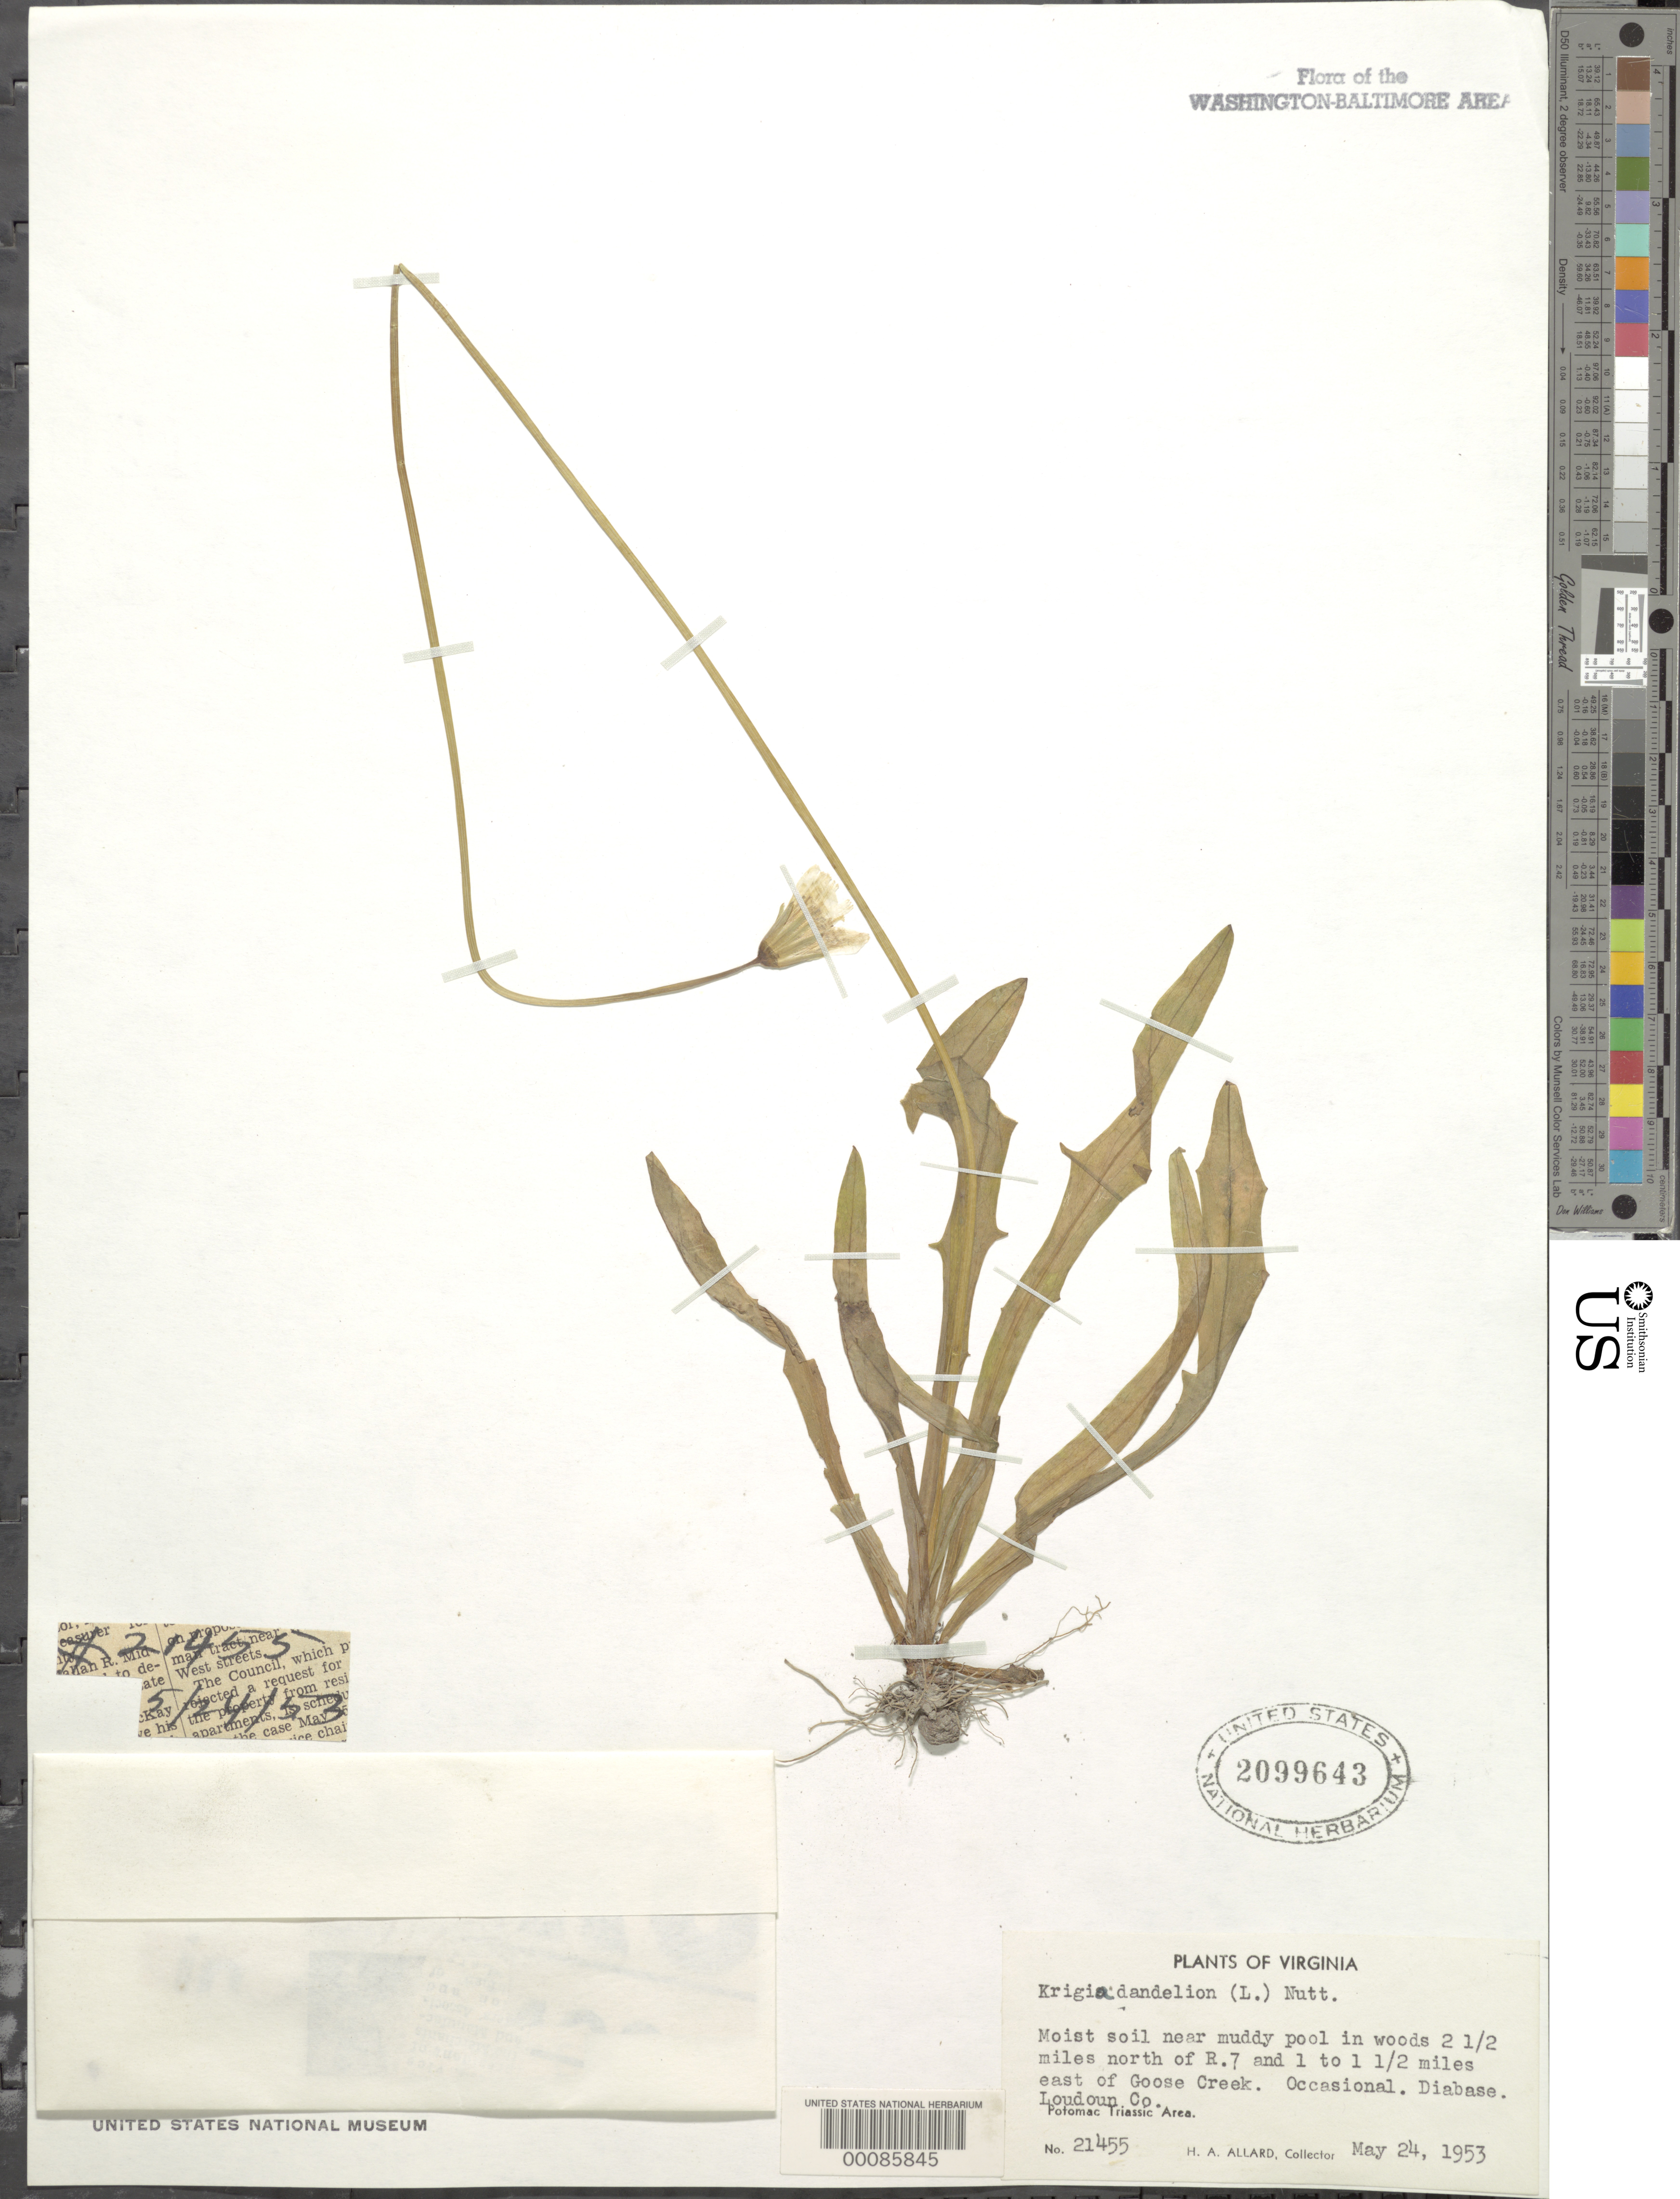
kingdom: Plantae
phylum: Tracheophyta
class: Magnoliopsida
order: Asterales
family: Asteraceae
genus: Krigia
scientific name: Krigia dandelion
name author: (L.) Nutt.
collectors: H. A. Allard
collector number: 21455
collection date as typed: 24 May 1953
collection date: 1953-05-24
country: United States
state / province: Virginia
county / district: Loudoun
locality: North of Rt. 7 and east of Goose Creek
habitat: Moist soil in woods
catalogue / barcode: US 2099643